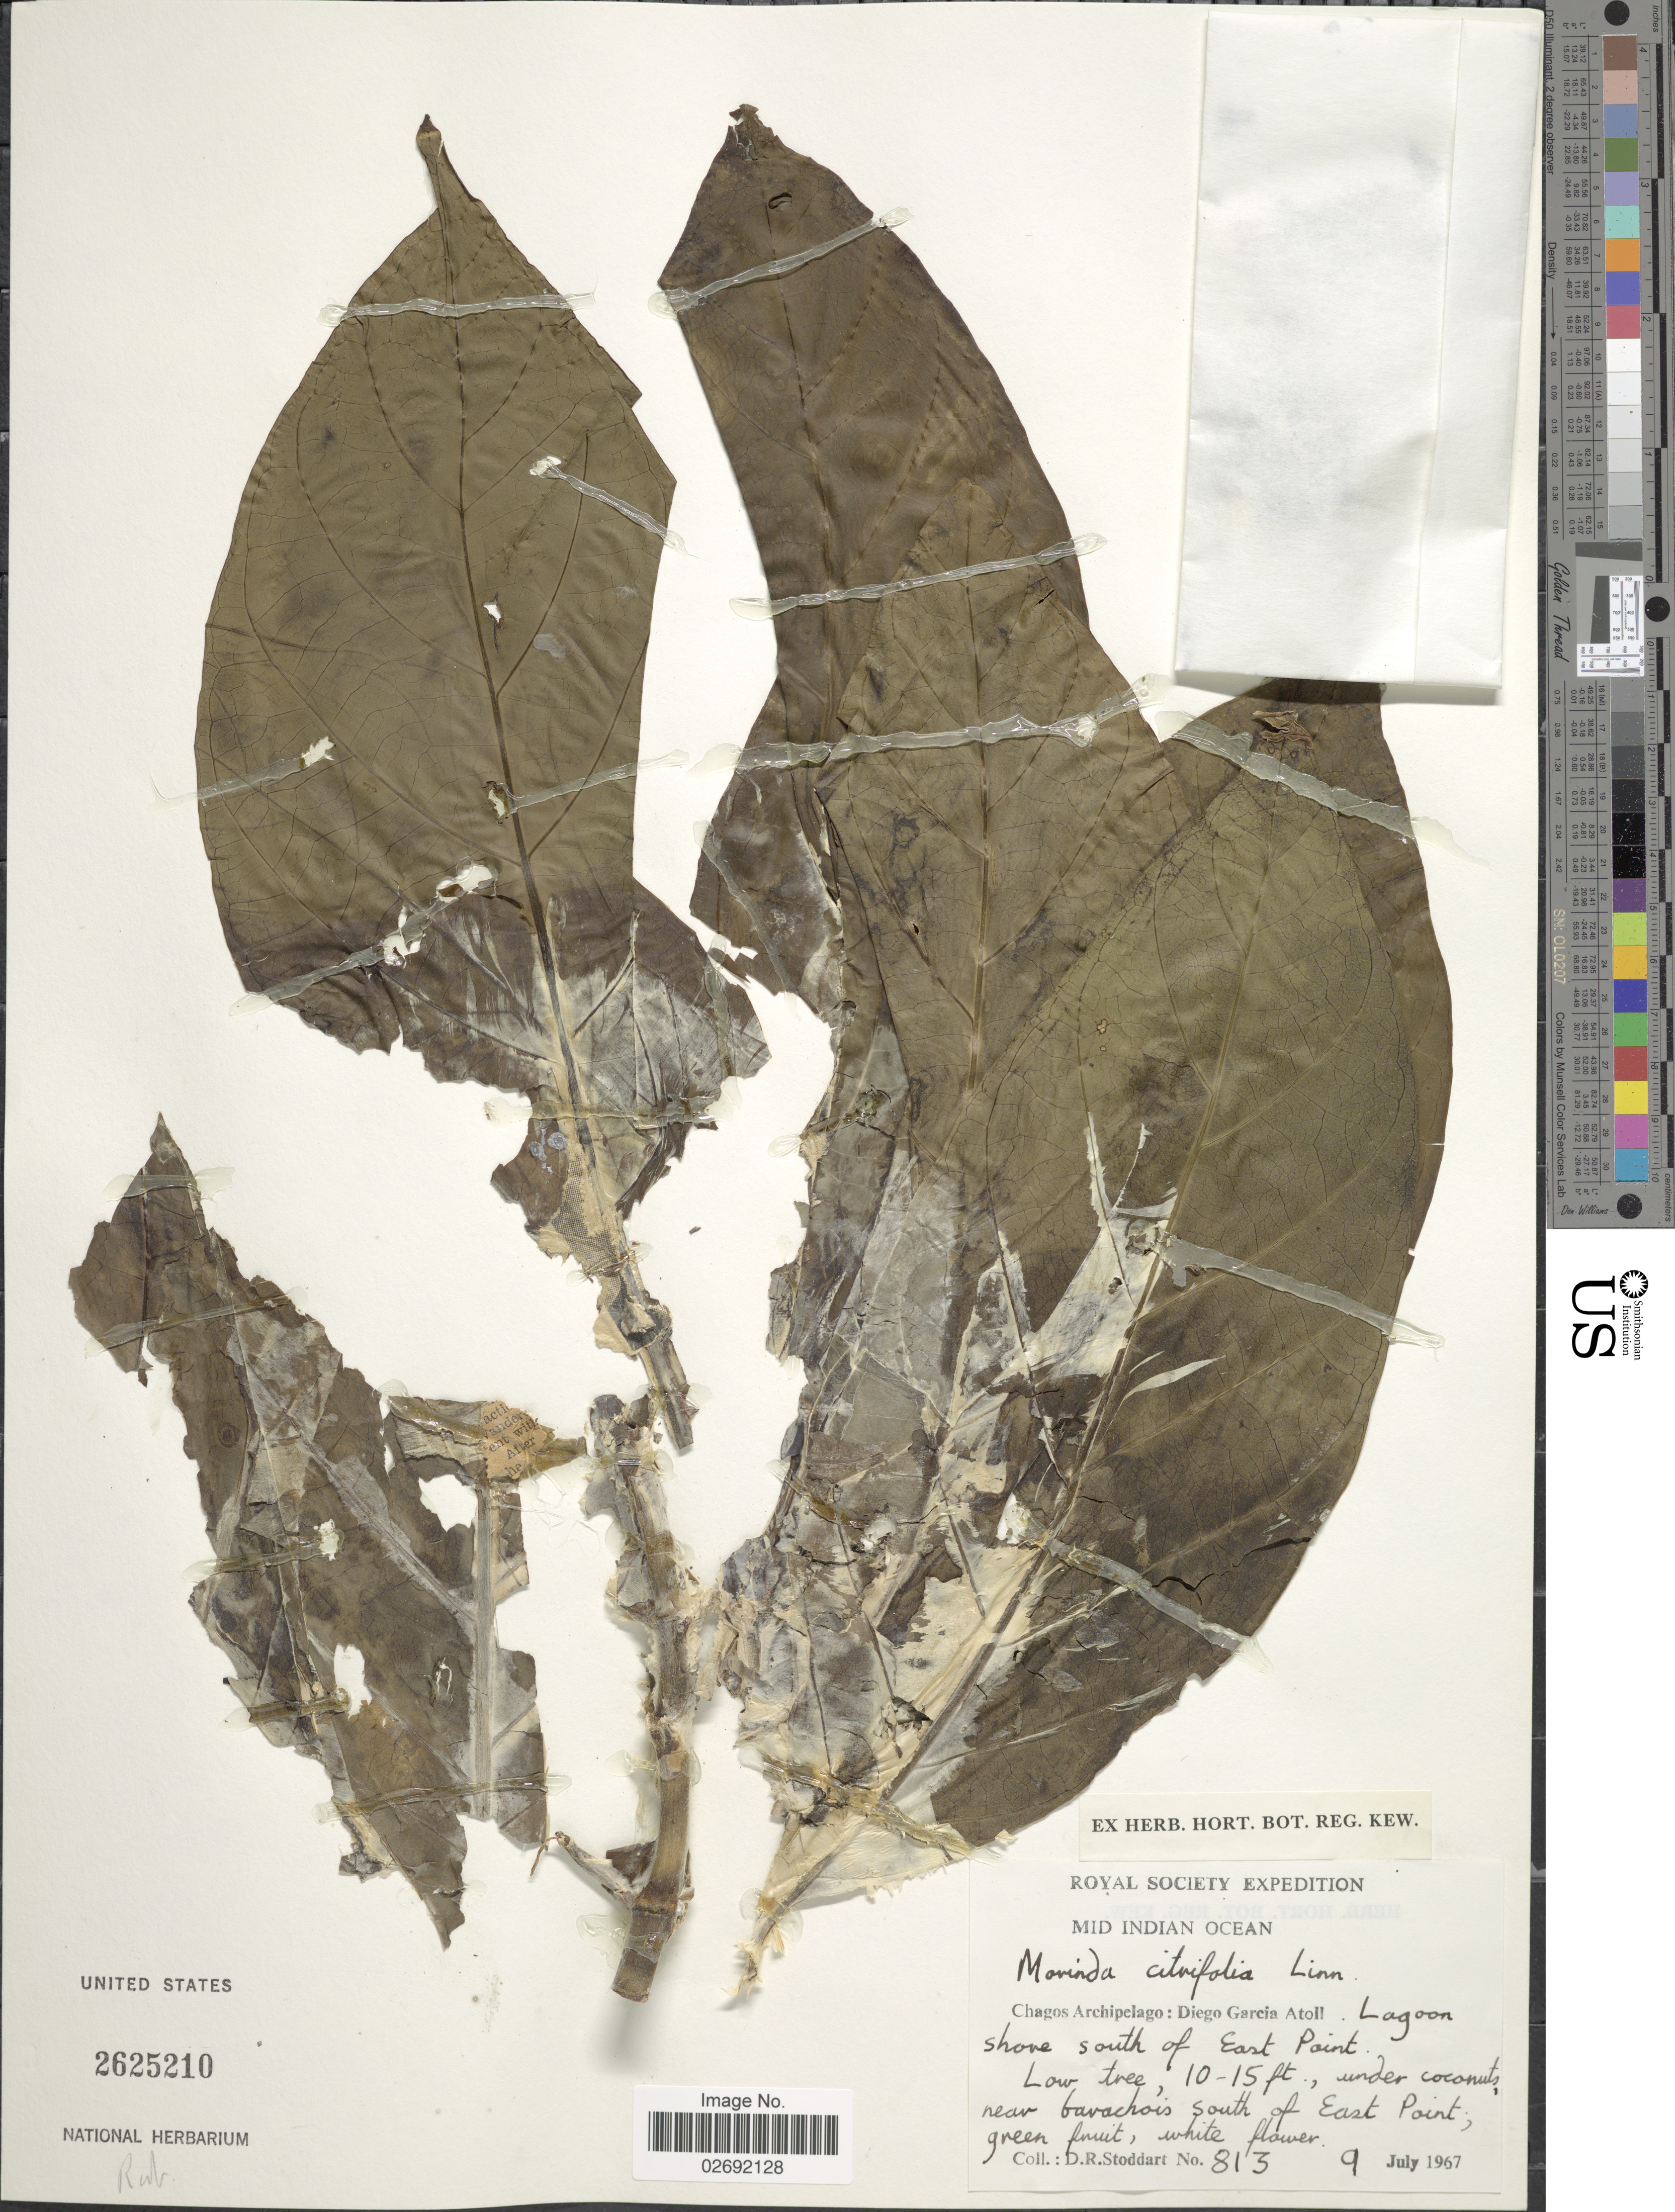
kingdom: Plantae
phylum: Tracheophyta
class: Magnoliopsida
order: Gentianales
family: Rubiaceae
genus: Morinda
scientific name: Morinda citrifolia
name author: L.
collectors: D. R. Stoddart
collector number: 813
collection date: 1967-07-09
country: British Indian Ocean Territory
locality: Mid Indian Ocean, Chagos Archipelago: Diego Garcia Atoll. Lagoon shore south of East Point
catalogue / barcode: US 2625210